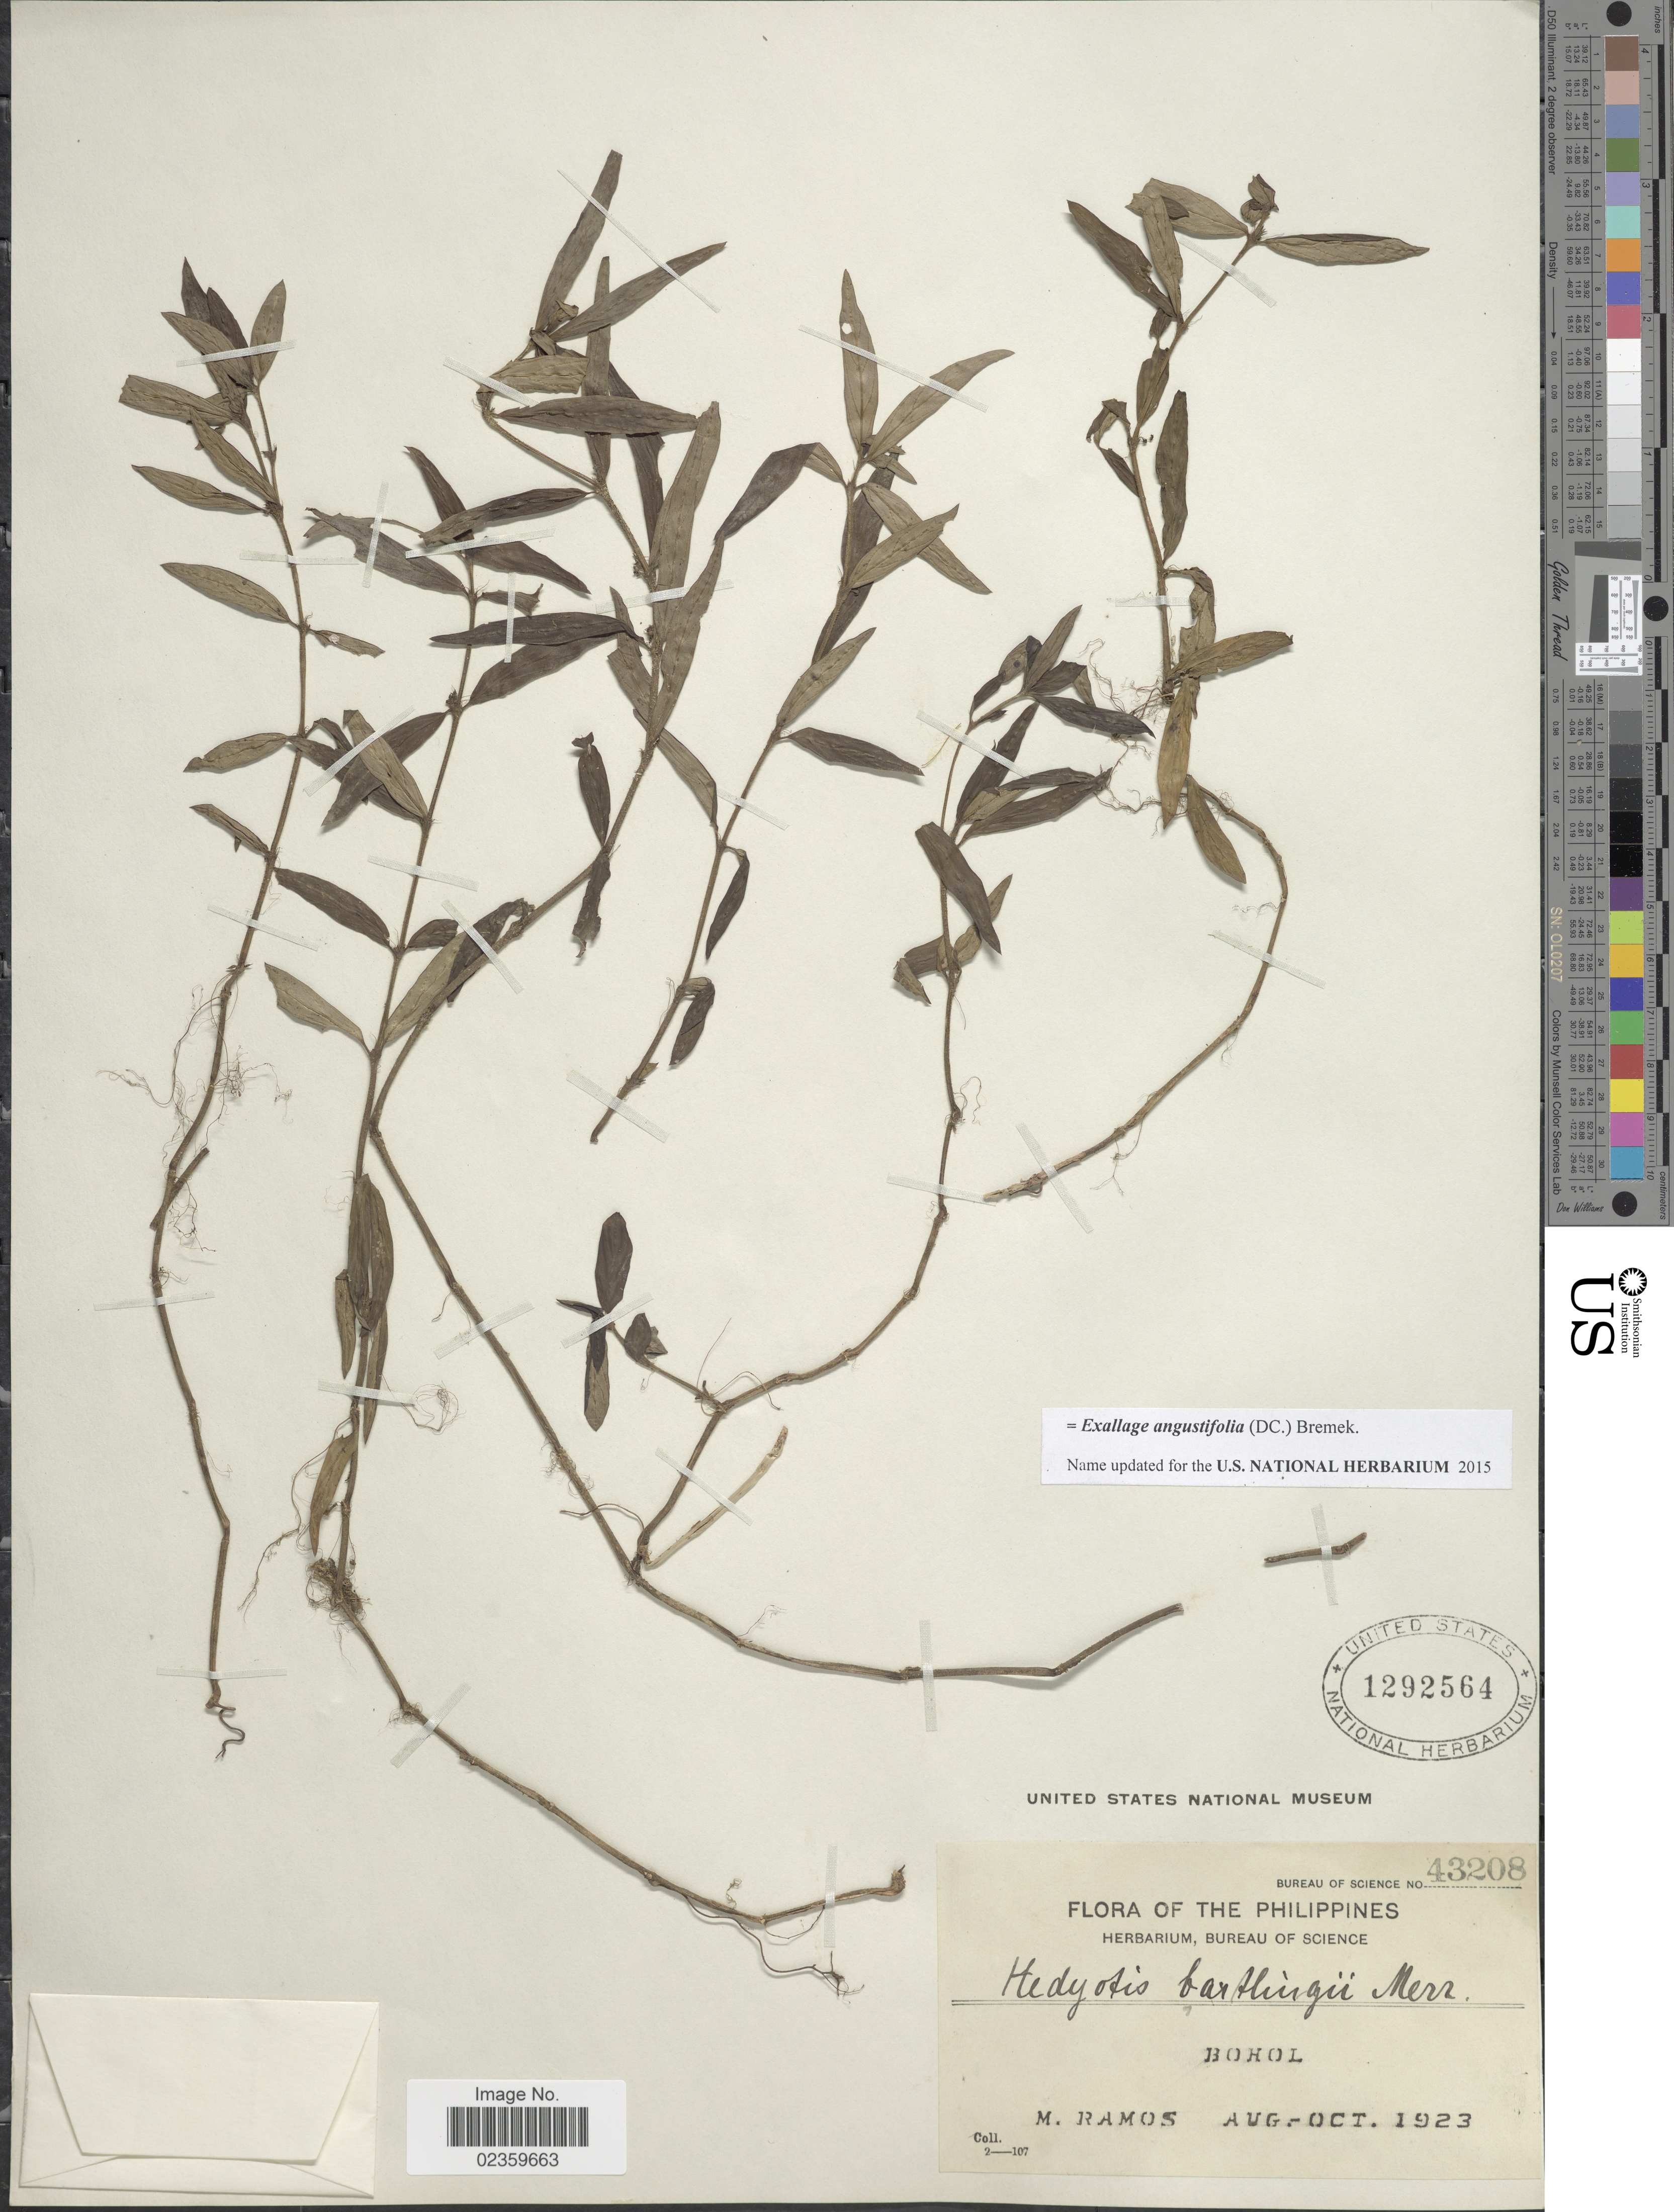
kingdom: Plantae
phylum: Tracheophyta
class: Magnoliopsida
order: Gentianales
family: Rubiaceae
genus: Exallage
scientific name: Exallage angustifolia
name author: (DC.) Bremek.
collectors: M. Ramos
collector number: Bureau of Science 43208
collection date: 1923-08/1923-10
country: Philippines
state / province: Central Visayas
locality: Bohol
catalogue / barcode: US 1292564